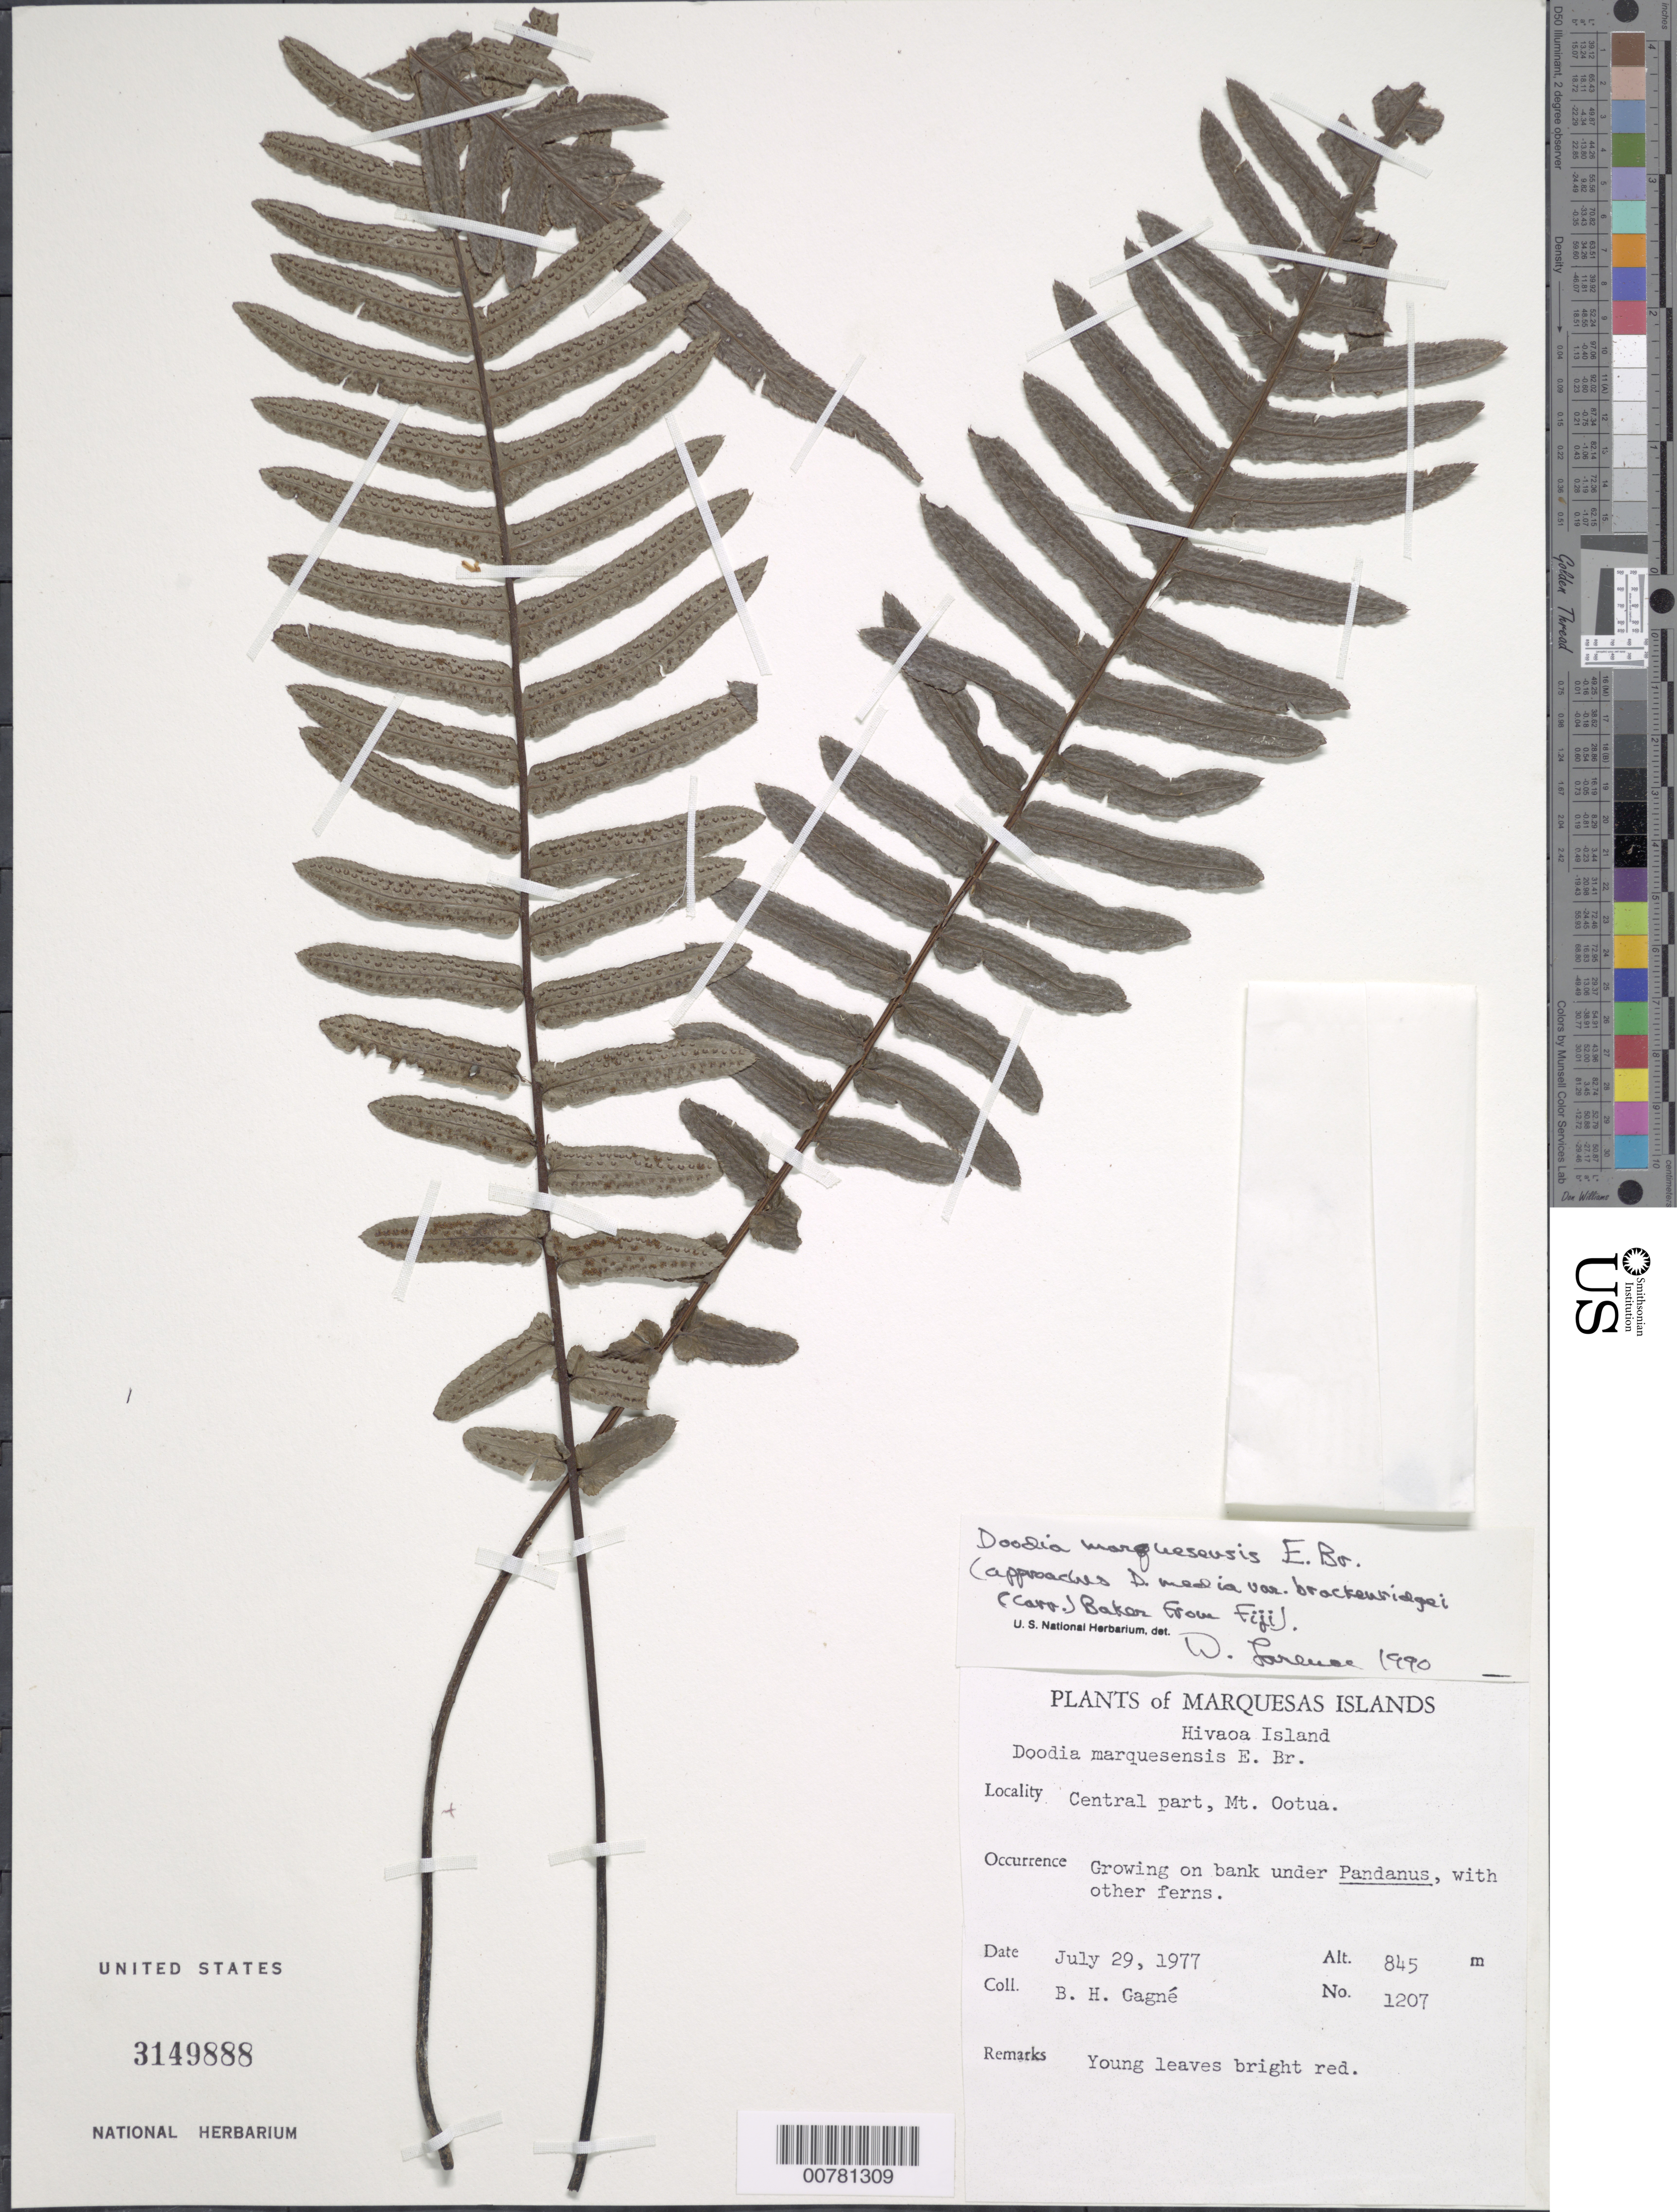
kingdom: Plantae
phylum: Tracheophyta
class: Polypodiopsida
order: Polypodiales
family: Blechnaceae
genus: Doodia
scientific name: Doodia marquesensis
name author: E.D. Br.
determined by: Lorence, David H., (PTBG), National Tropical Botanical Garden (UNITED STATES)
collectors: B. H. Gagné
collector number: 1207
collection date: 1977-07-29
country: French Polynesia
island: Hiva Oa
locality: Mt. Ootua, central part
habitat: Growing on bank under Pandanus with other ferns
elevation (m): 845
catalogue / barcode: US 3149888